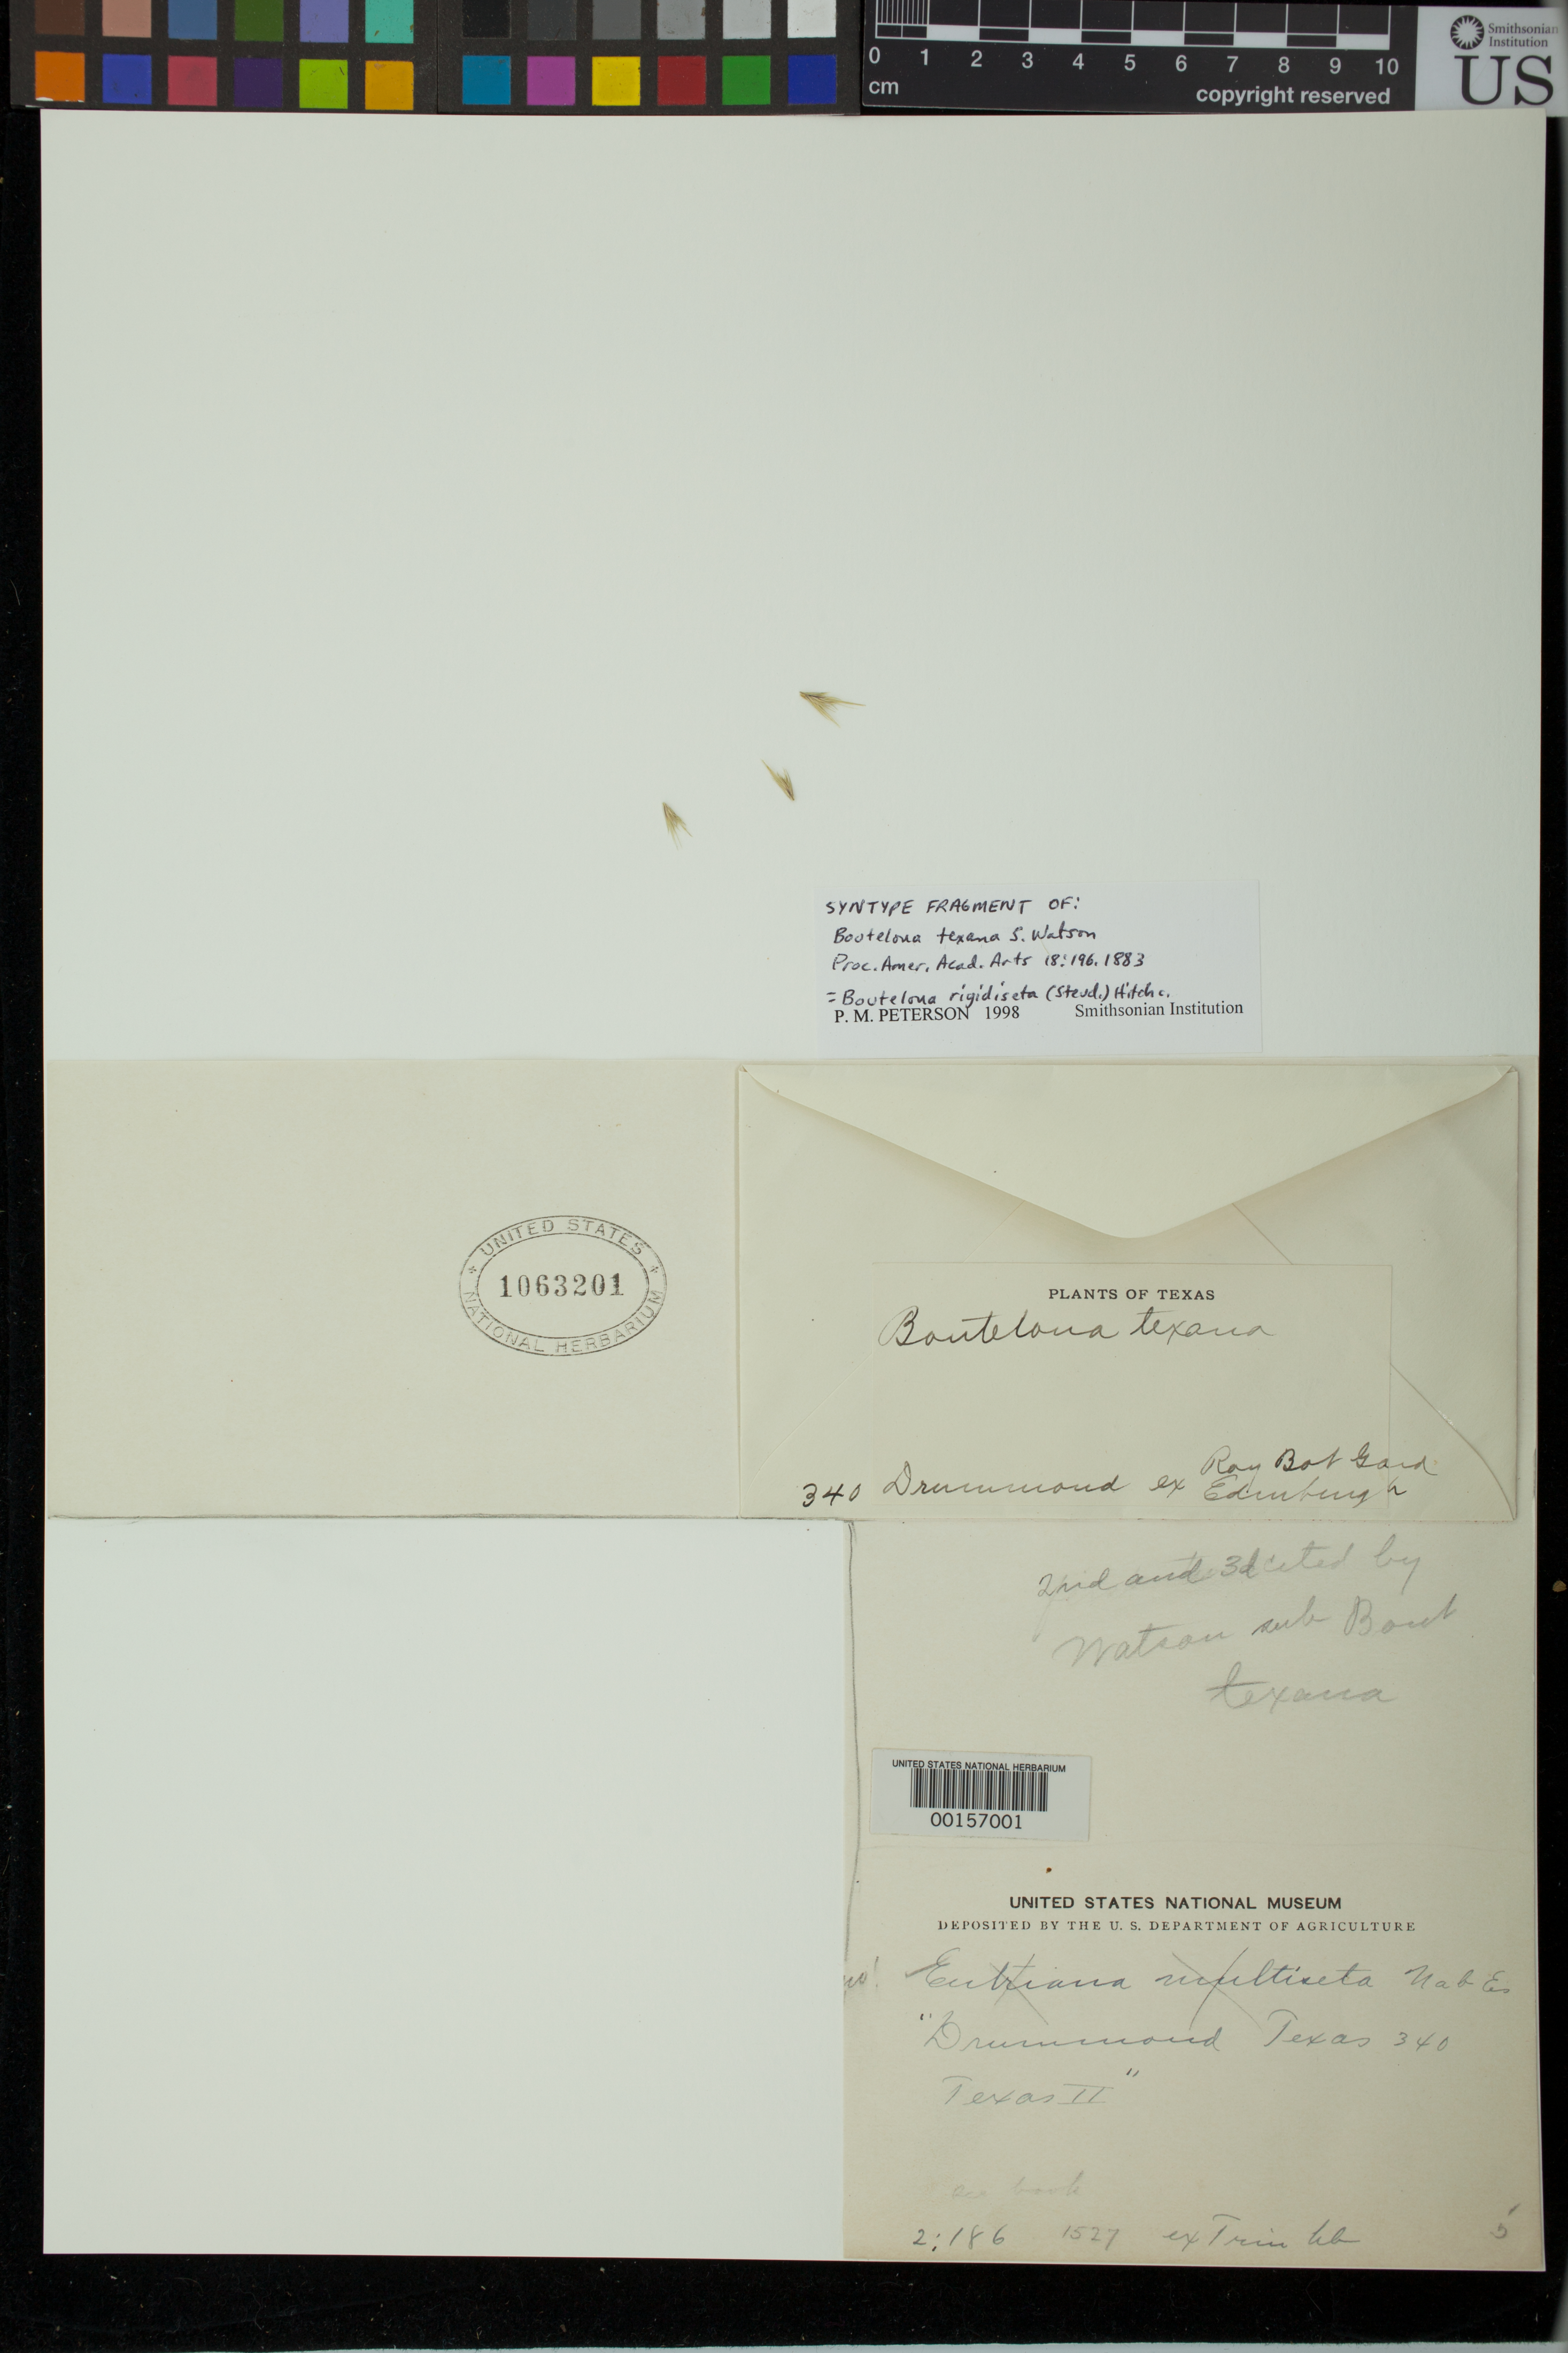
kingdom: Plantae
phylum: Tracheophyta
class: Liliopsida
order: Poales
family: Poaceae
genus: Bouteloua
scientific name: Bouteloua texana S. Watson, nom. illeg.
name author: S. Watson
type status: Isosyntype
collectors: -. Drummond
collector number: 340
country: United States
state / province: Texas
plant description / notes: Fragmentary material of type specimen ex herb. Roy. Bot. Gard. Edinburgh. Contains infl. fragments. Note that 2 elements have been split from this sheet and re-mounted [1063200 & 1063202) and original annotations on this sheet may refer to those other elements.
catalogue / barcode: US 1063201